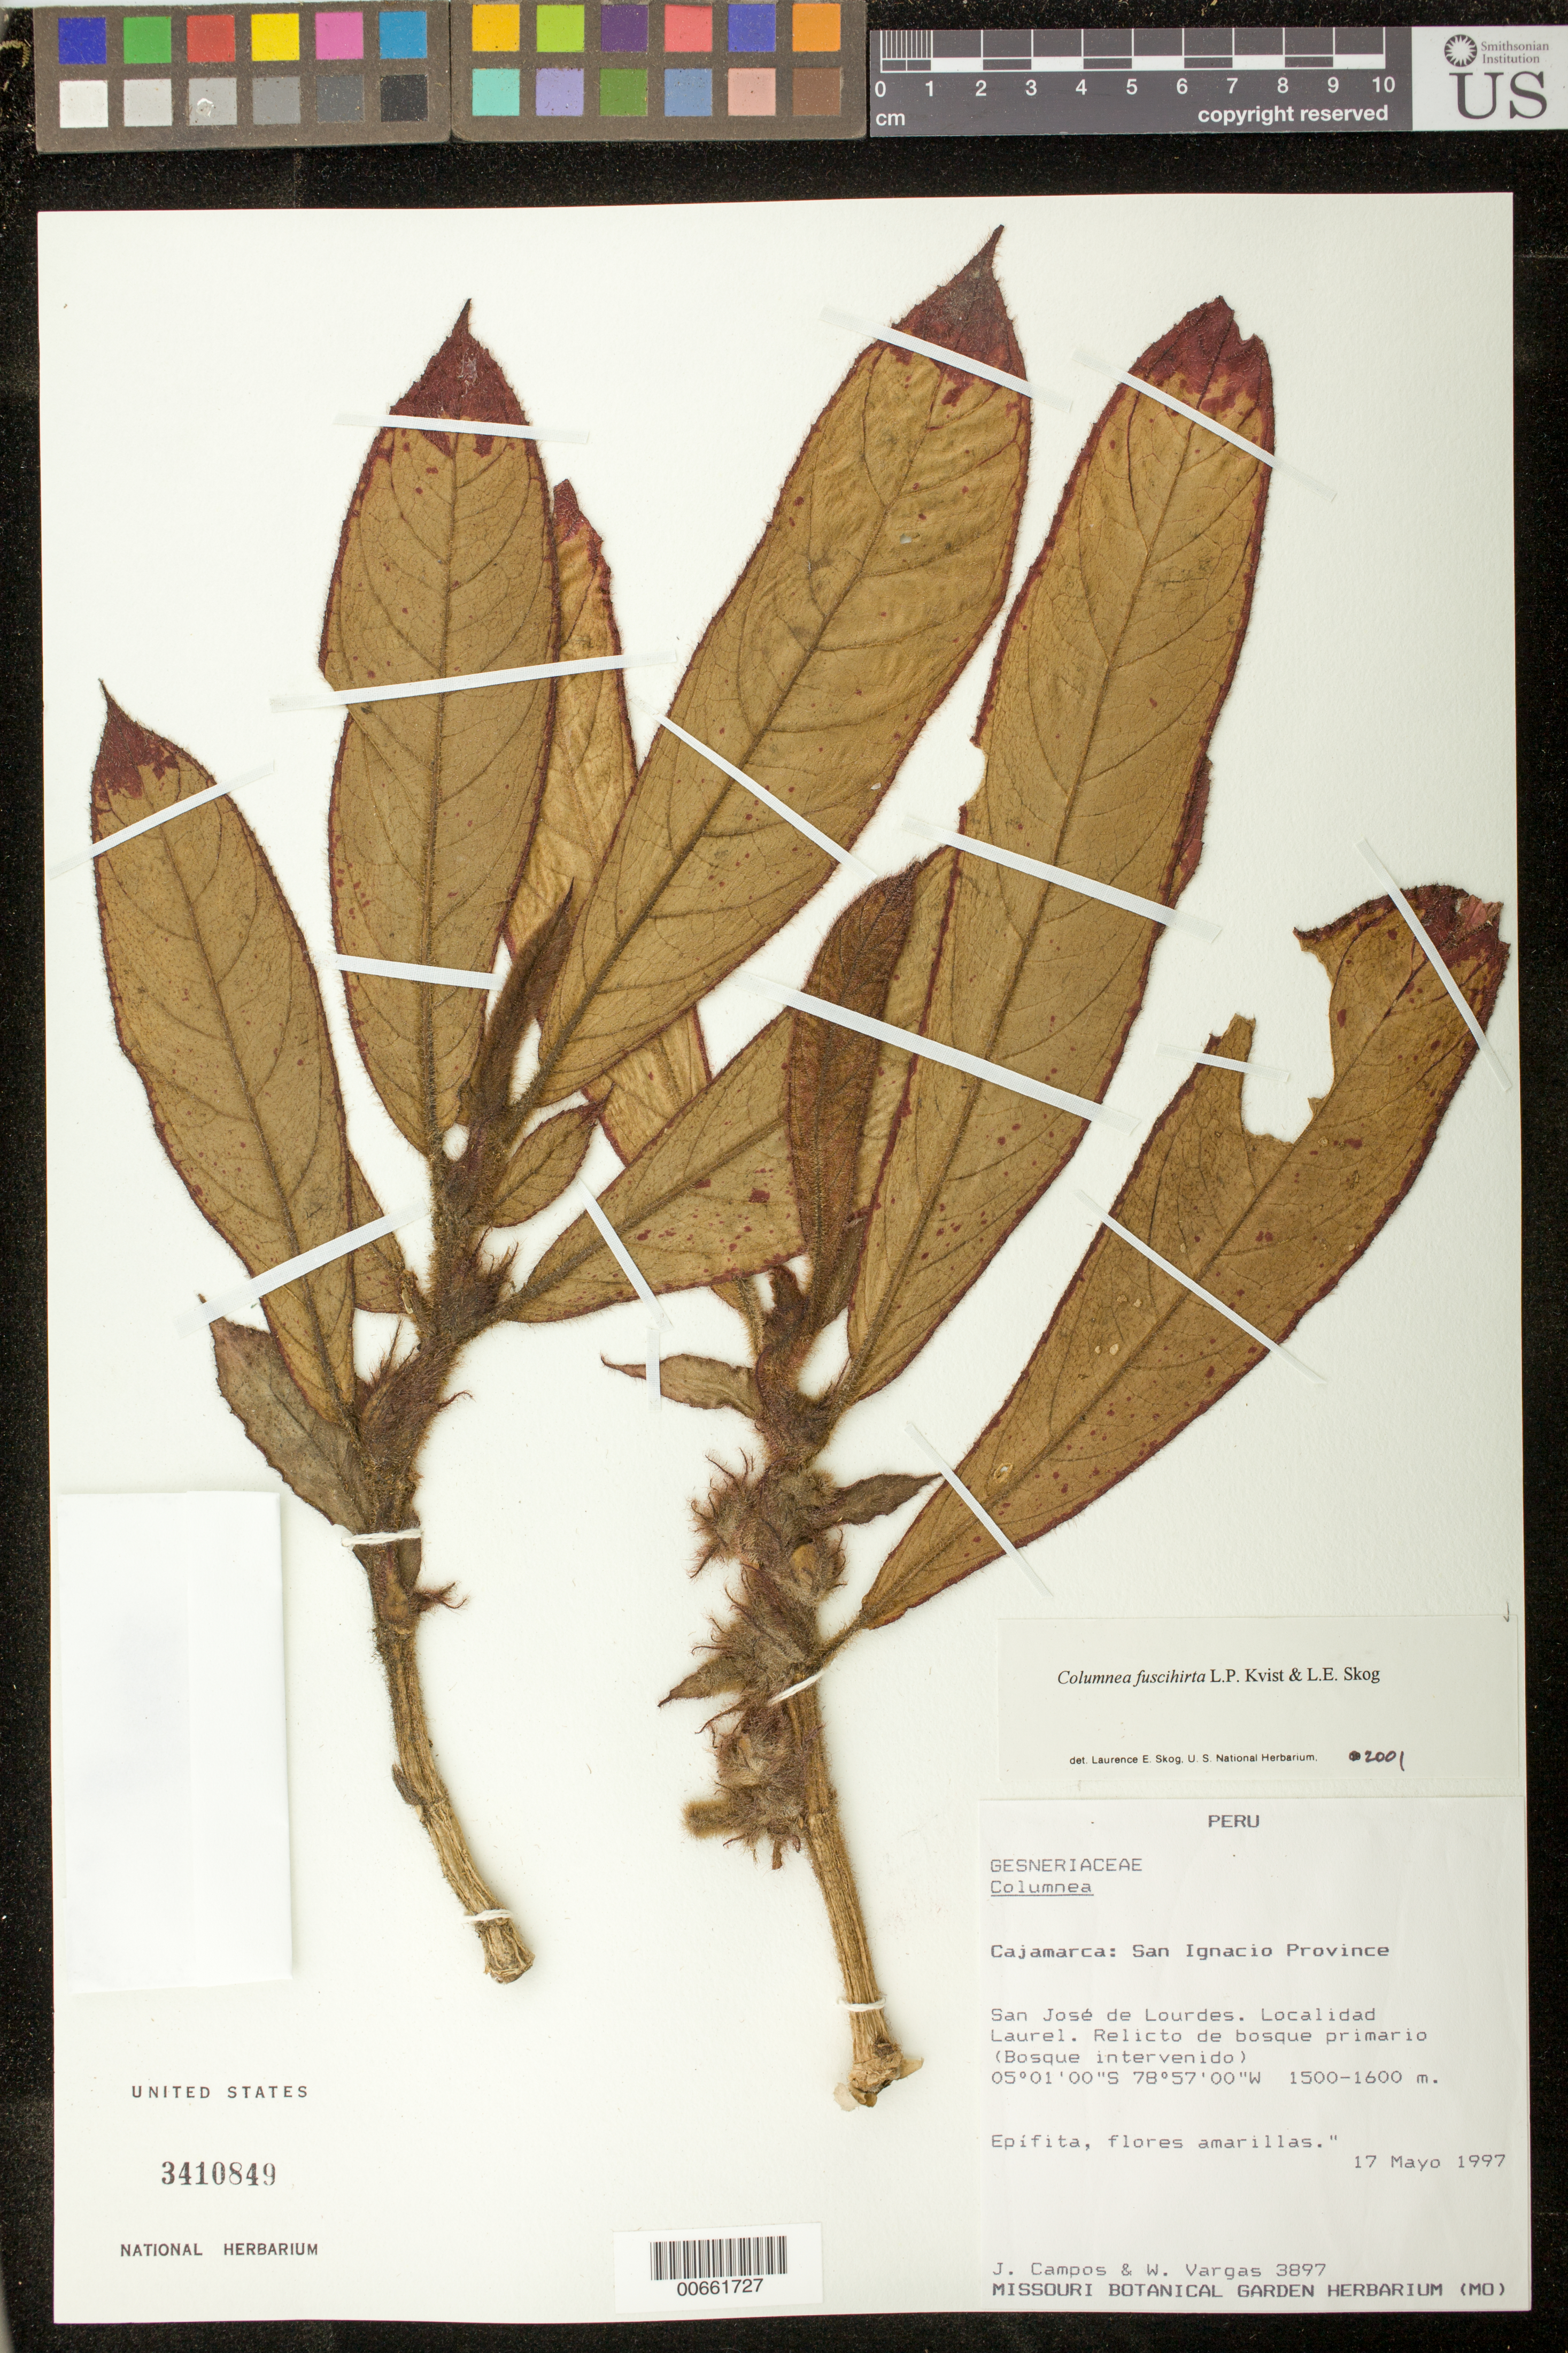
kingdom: Plantae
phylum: Tracheophyta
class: Magnoliopsida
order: Lamiales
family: Gesneriaceae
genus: Columnea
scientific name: Columnea fuscihirta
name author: L.P. Kvist & L.E. Skog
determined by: Clark, J. L., (SEL), The Marie Selby Botanical Garden (UNITED STATES)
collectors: J. Campos & W. Vargas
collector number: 3897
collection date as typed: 17 May 1997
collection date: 1997-05-17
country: Peru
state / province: Cajamarca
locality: Prov. San Ignacio, San José de Lourdes, localidad Laurel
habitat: Relicto de bosque primario (bosque intervenido)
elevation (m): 1500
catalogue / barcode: US 3410849